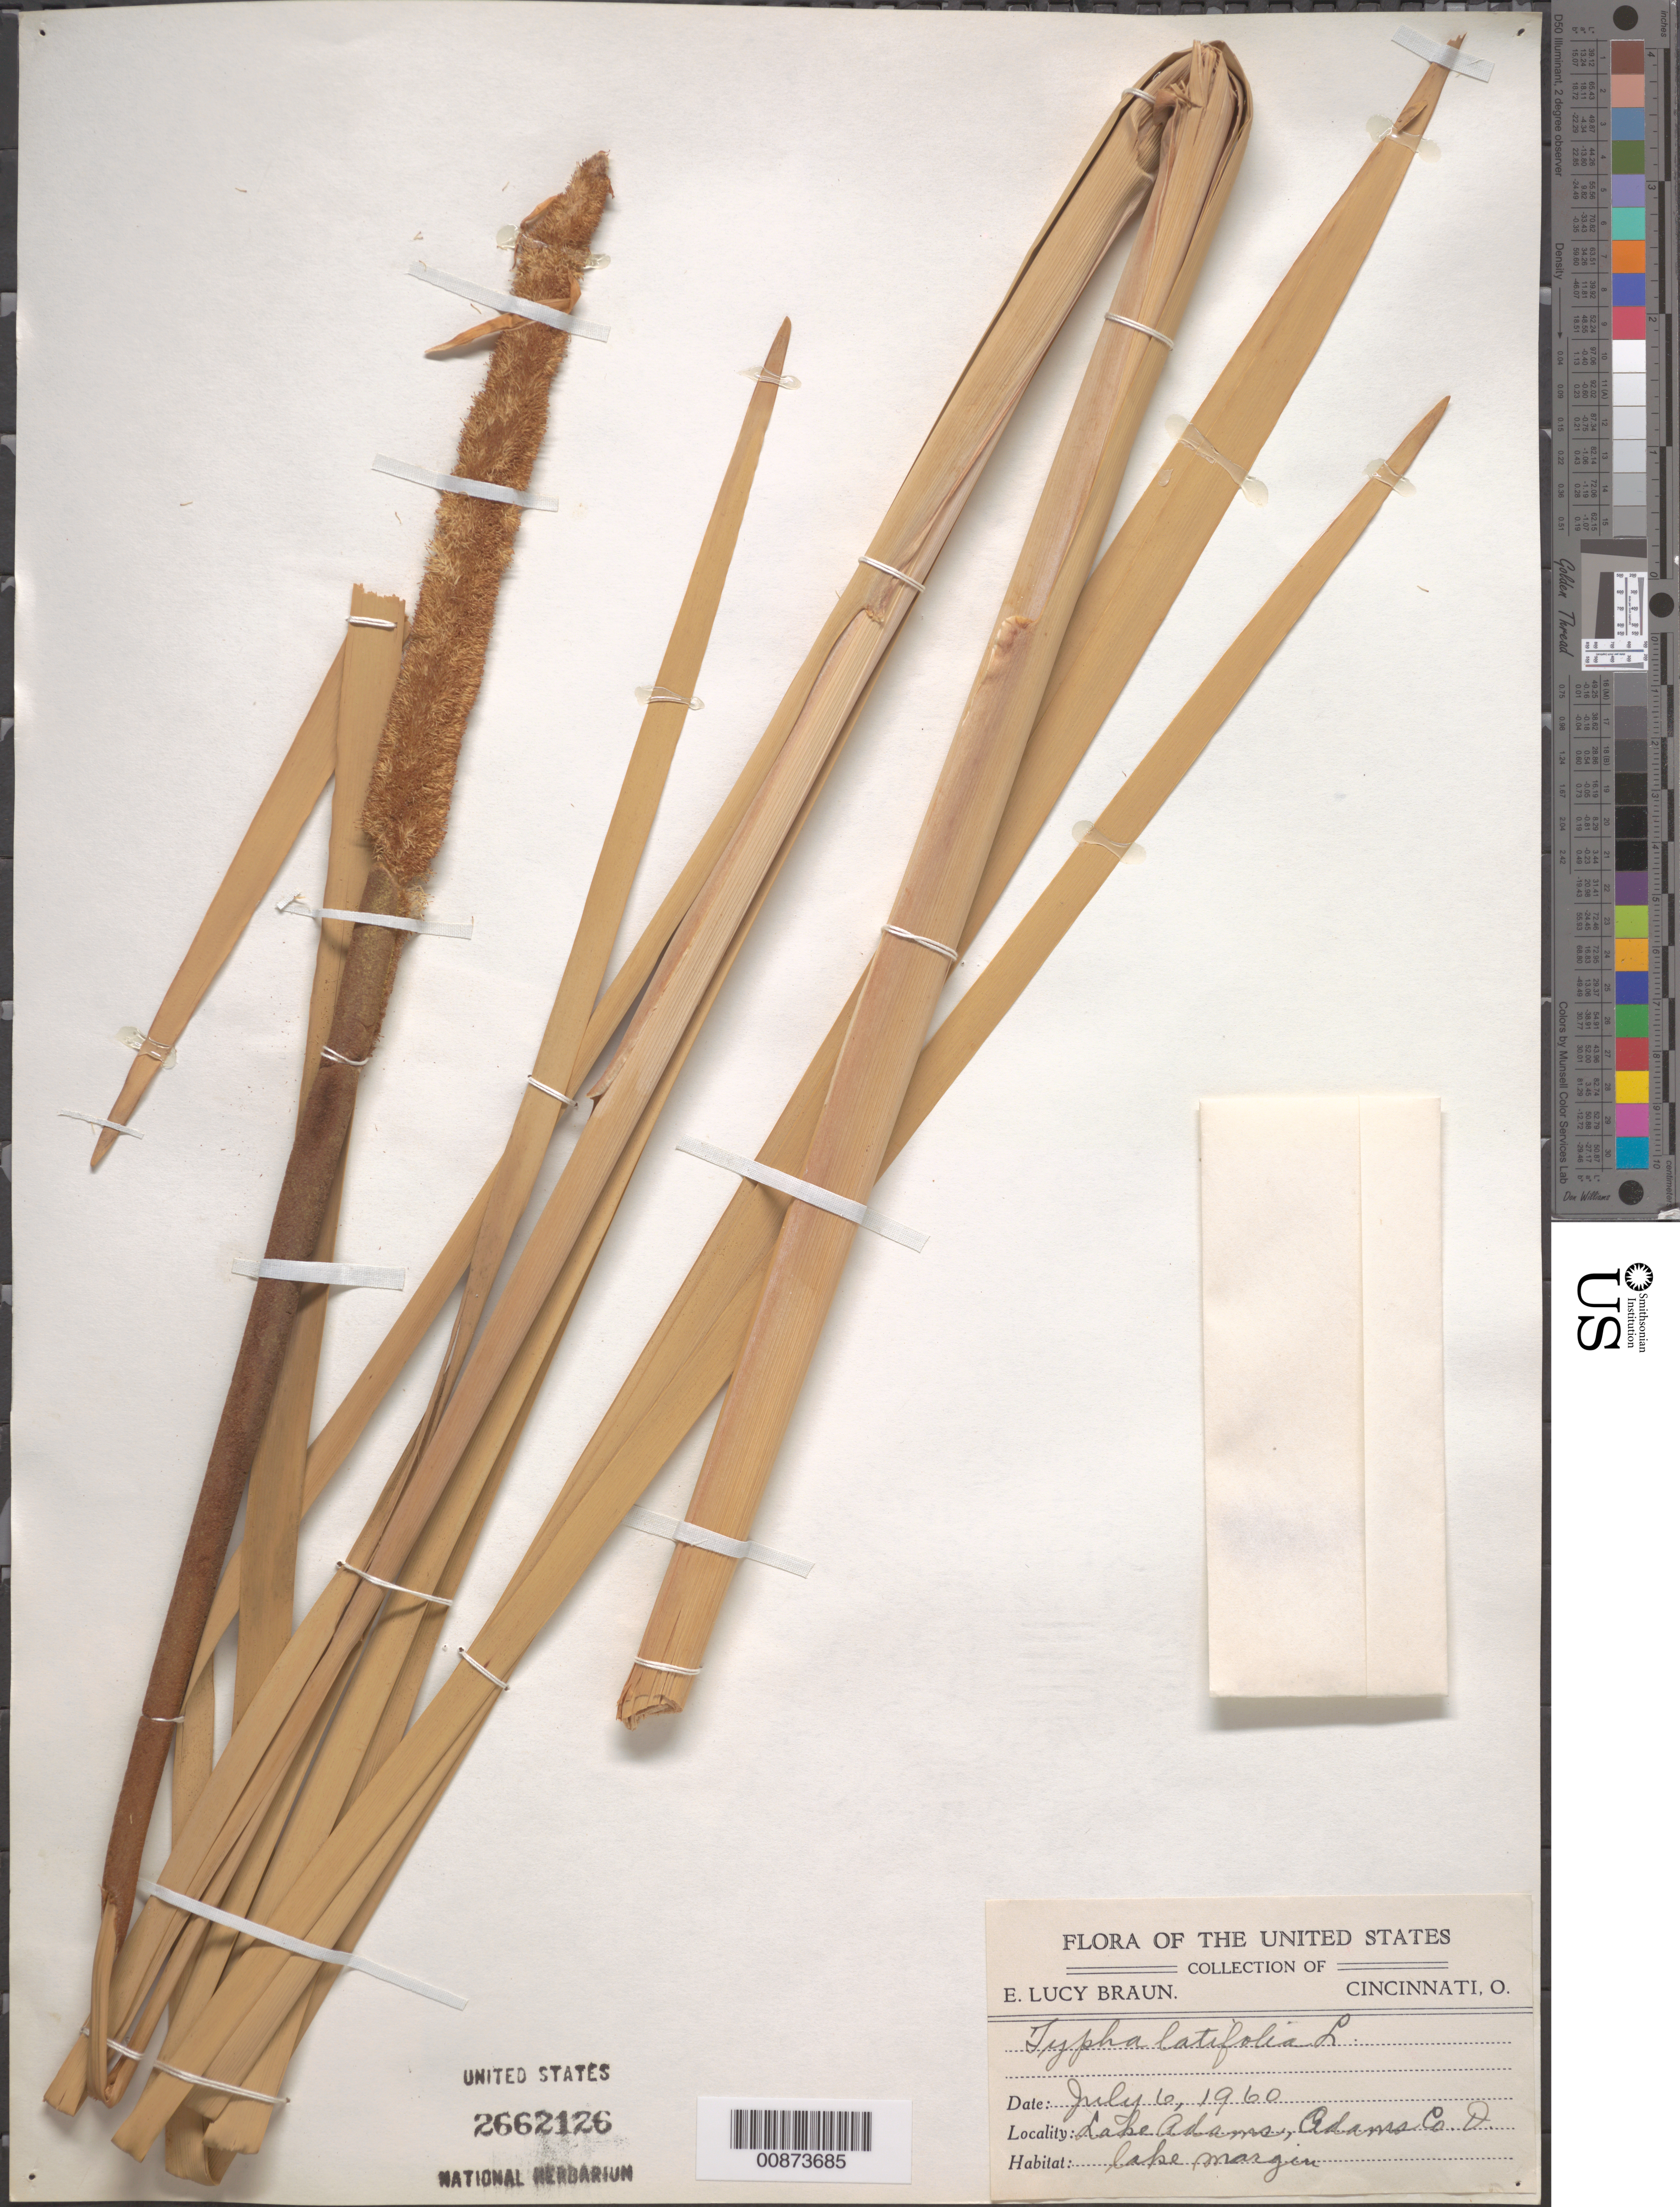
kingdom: Plantae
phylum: Tracheophyta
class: Liliopsida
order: Poales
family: Typhaceae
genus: Typha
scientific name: Typha latifolia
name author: L.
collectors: E. L. Braun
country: United States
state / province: Ohio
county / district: Adams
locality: Lake Adams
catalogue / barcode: US 2662126